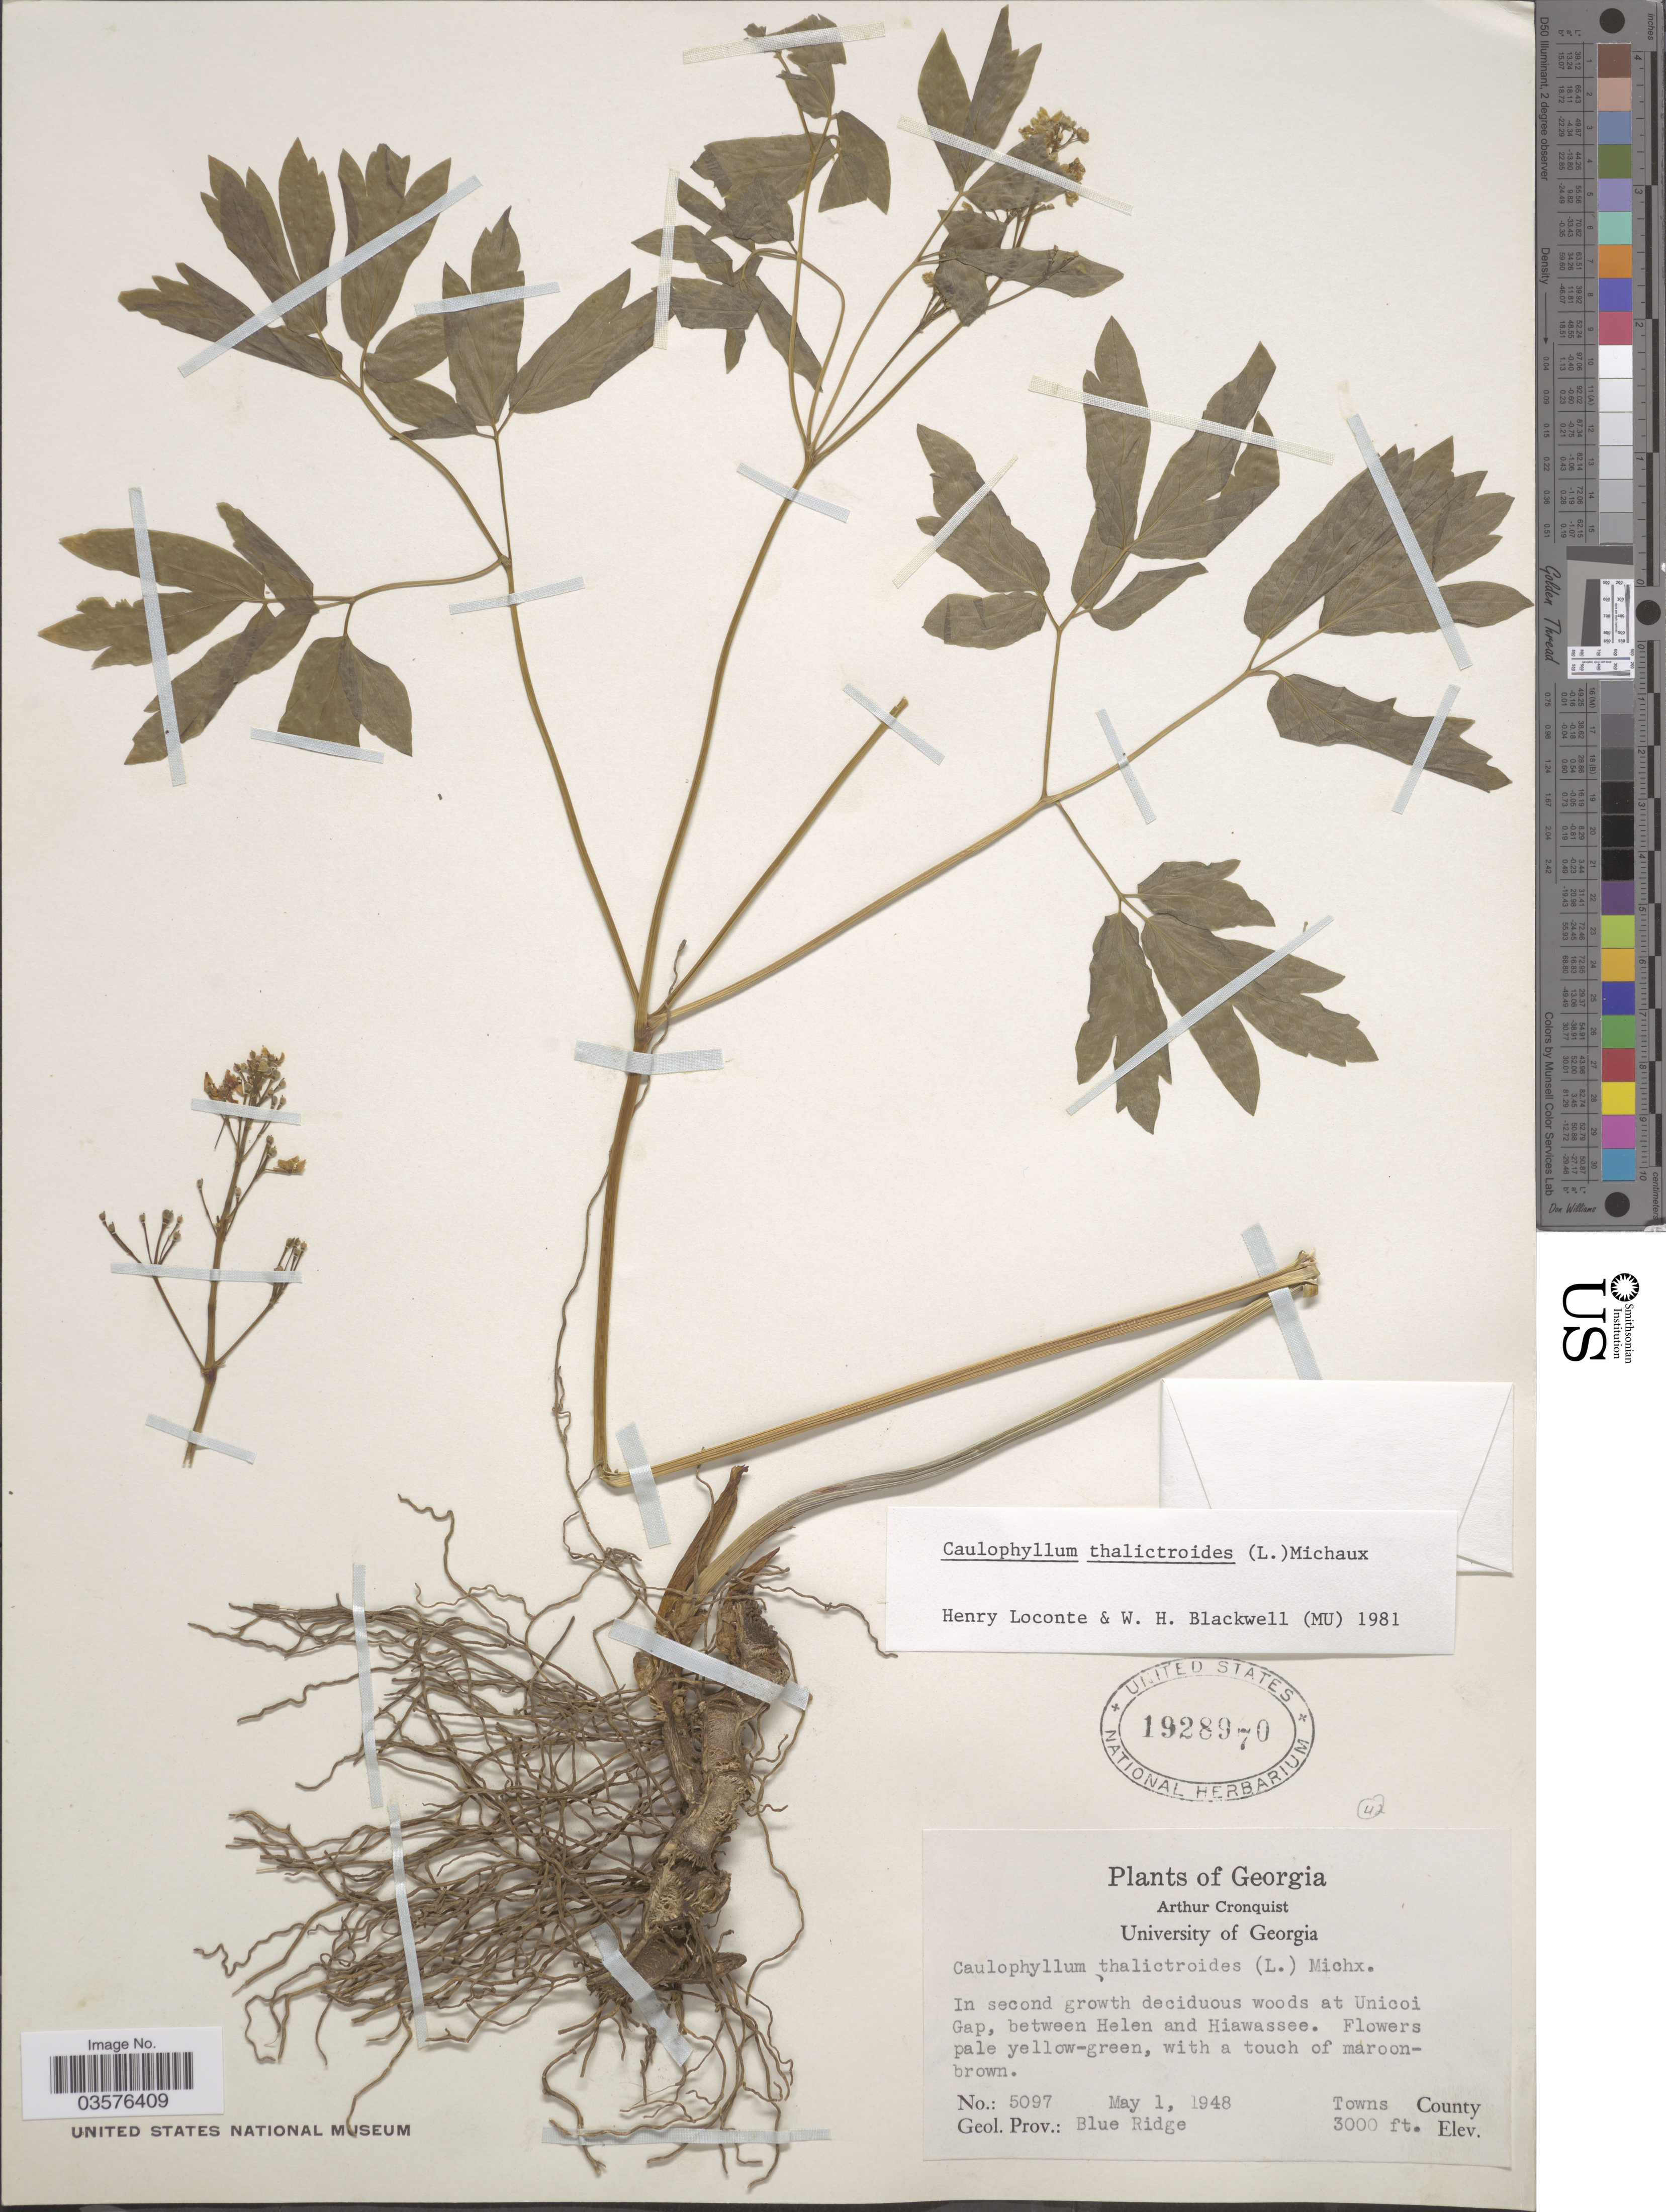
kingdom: Plantae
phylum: Tracheophyta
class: Magnoliopsida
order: Ranunculales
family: Berberidaceae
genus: Caulophyllum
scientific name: Caulophyllum thalictroides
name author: (L.) Michx.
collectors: A. J. Cronquist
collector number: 5097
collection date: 1948-05-01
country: United States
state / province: Georgia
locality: In second growth deciduous woods at Unicoi Gap, between Helen and Hiawassee. Towns County. Geol. Prov.: Blue Ridge.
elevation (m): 914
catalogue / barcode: US 1928970